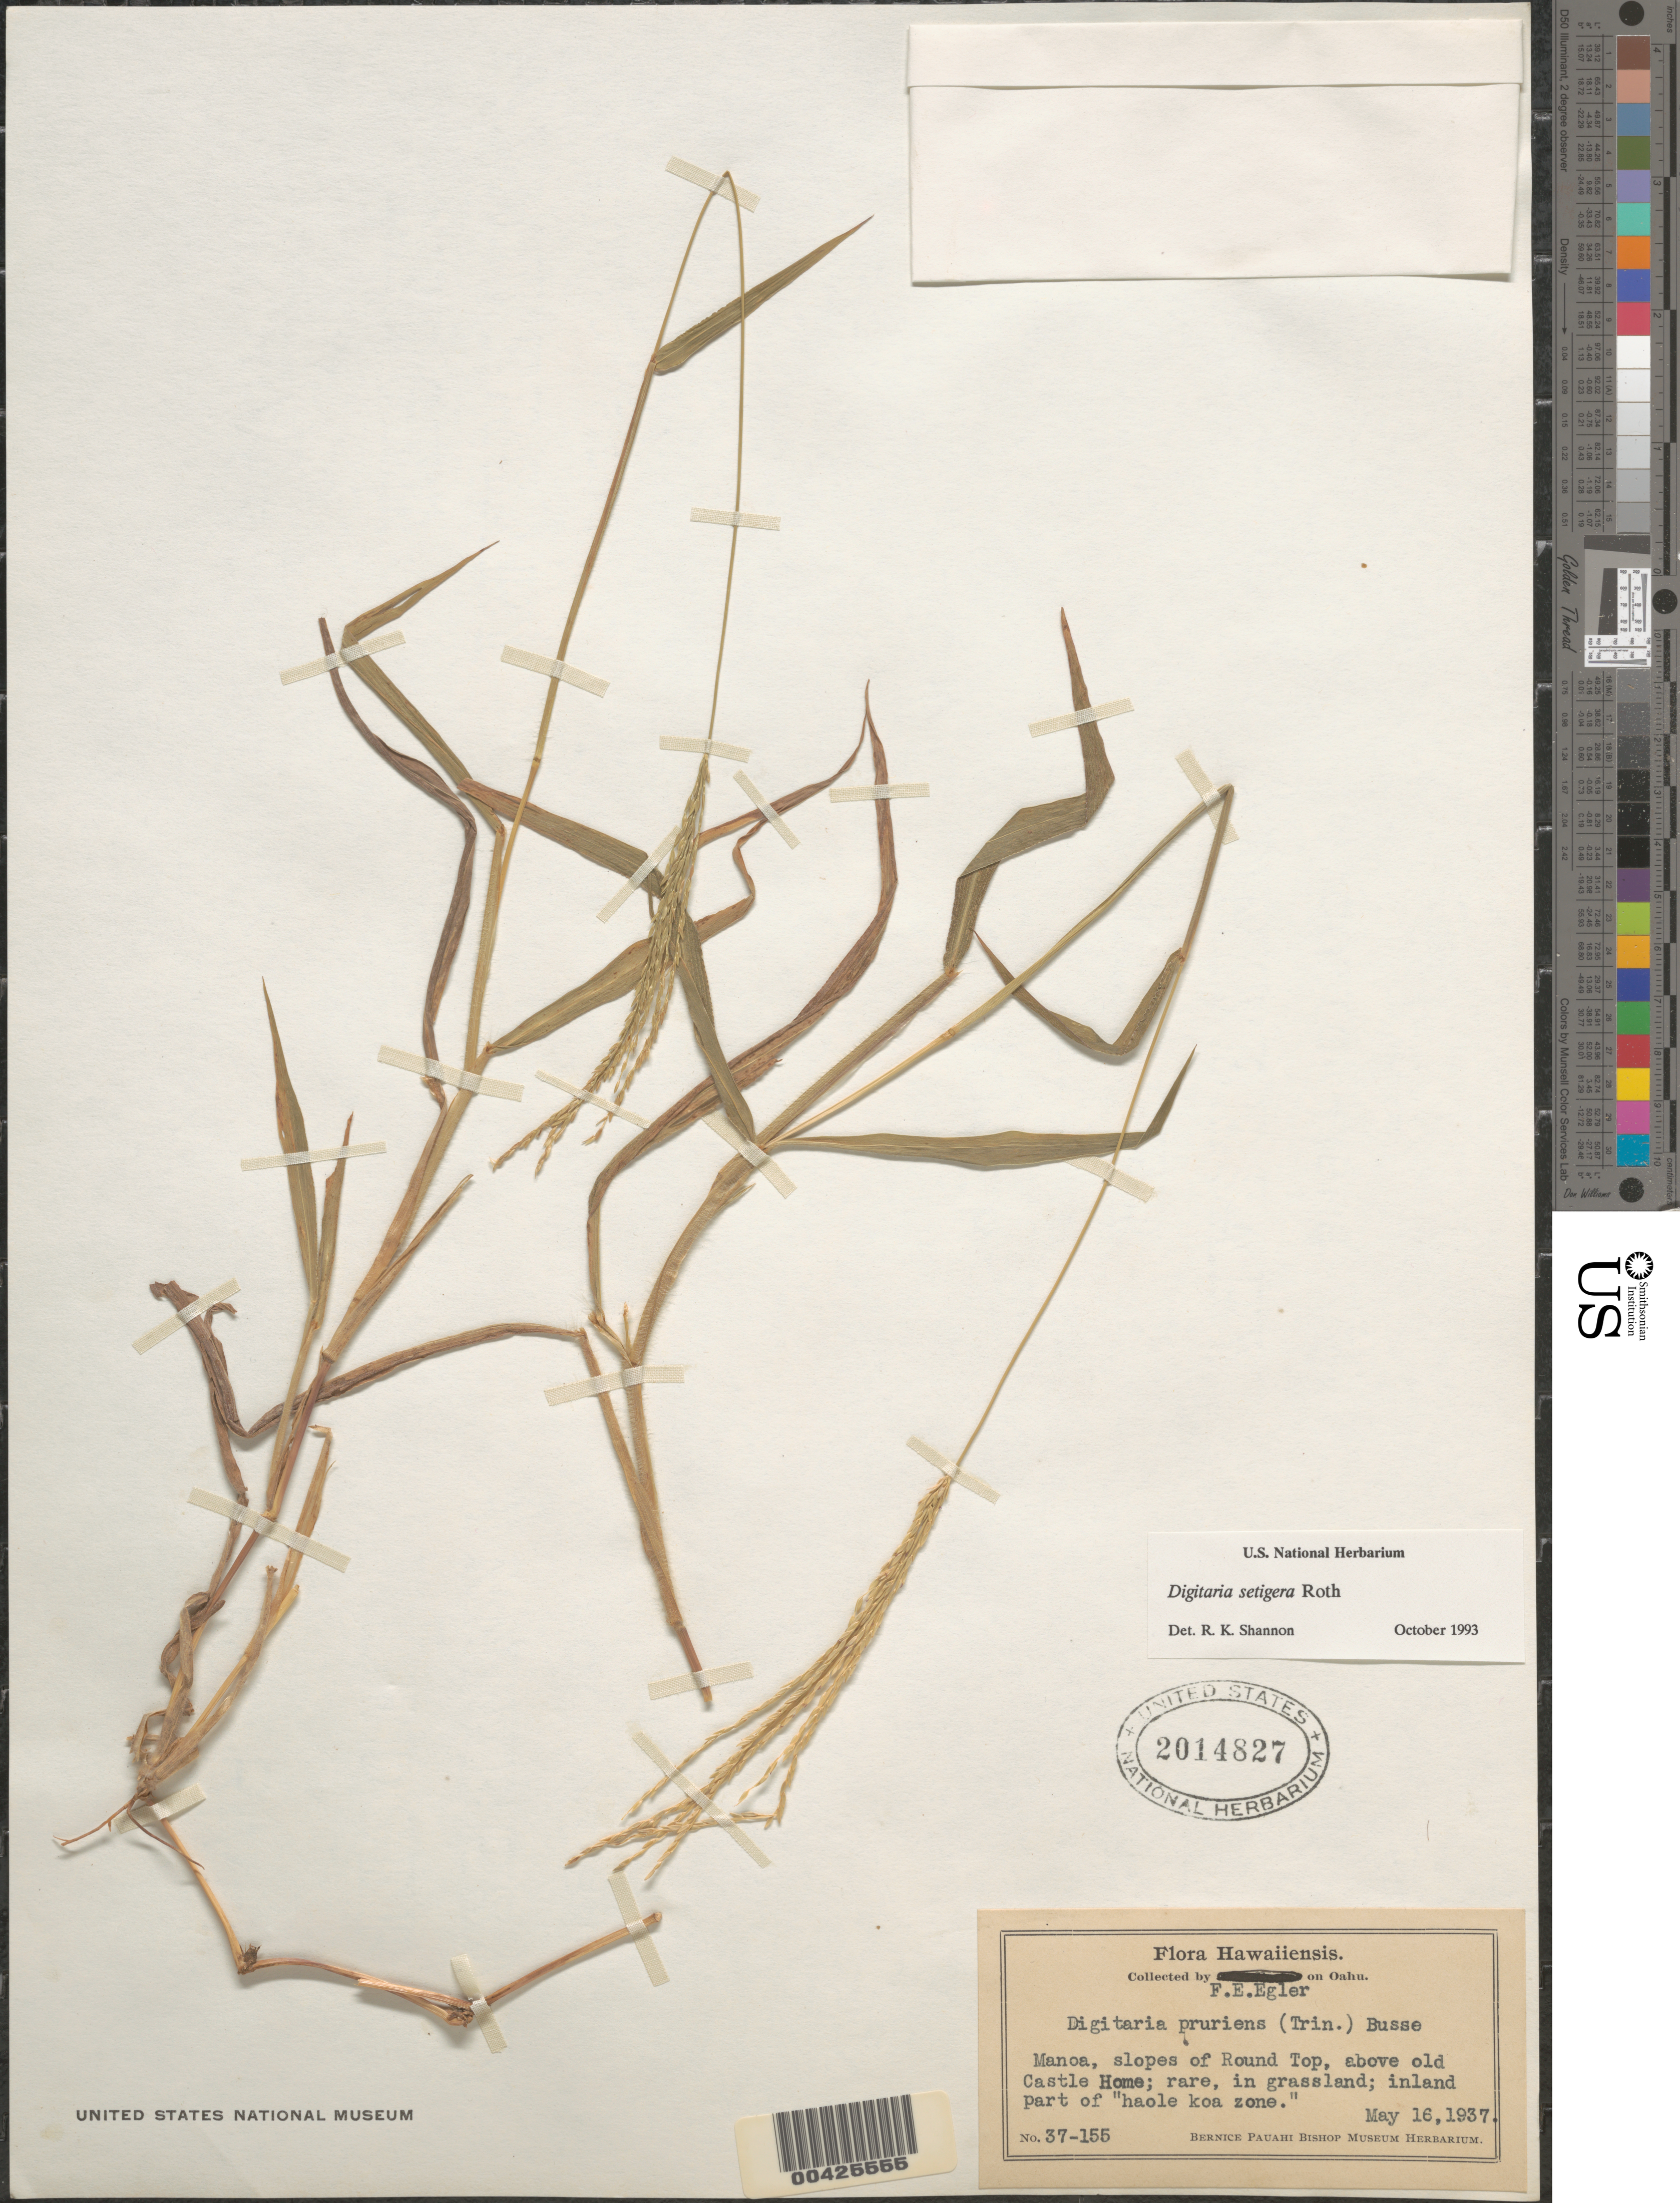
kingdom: Plantae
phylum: Tracheophyta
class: Liliopsida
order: Poales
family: Poaceae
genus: Digitaria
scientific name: Digitaria setigera var. setigera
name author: Roth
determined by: Faccenda, K.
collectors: F. Egler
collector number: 37-155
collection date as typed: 16 May 1937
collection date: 1937-05-16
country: United States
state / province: Hawaii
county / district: Honolulu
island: Oahu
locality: Manoa, slopes of Round Top, above old Castle Home.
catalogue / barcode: US 2014827